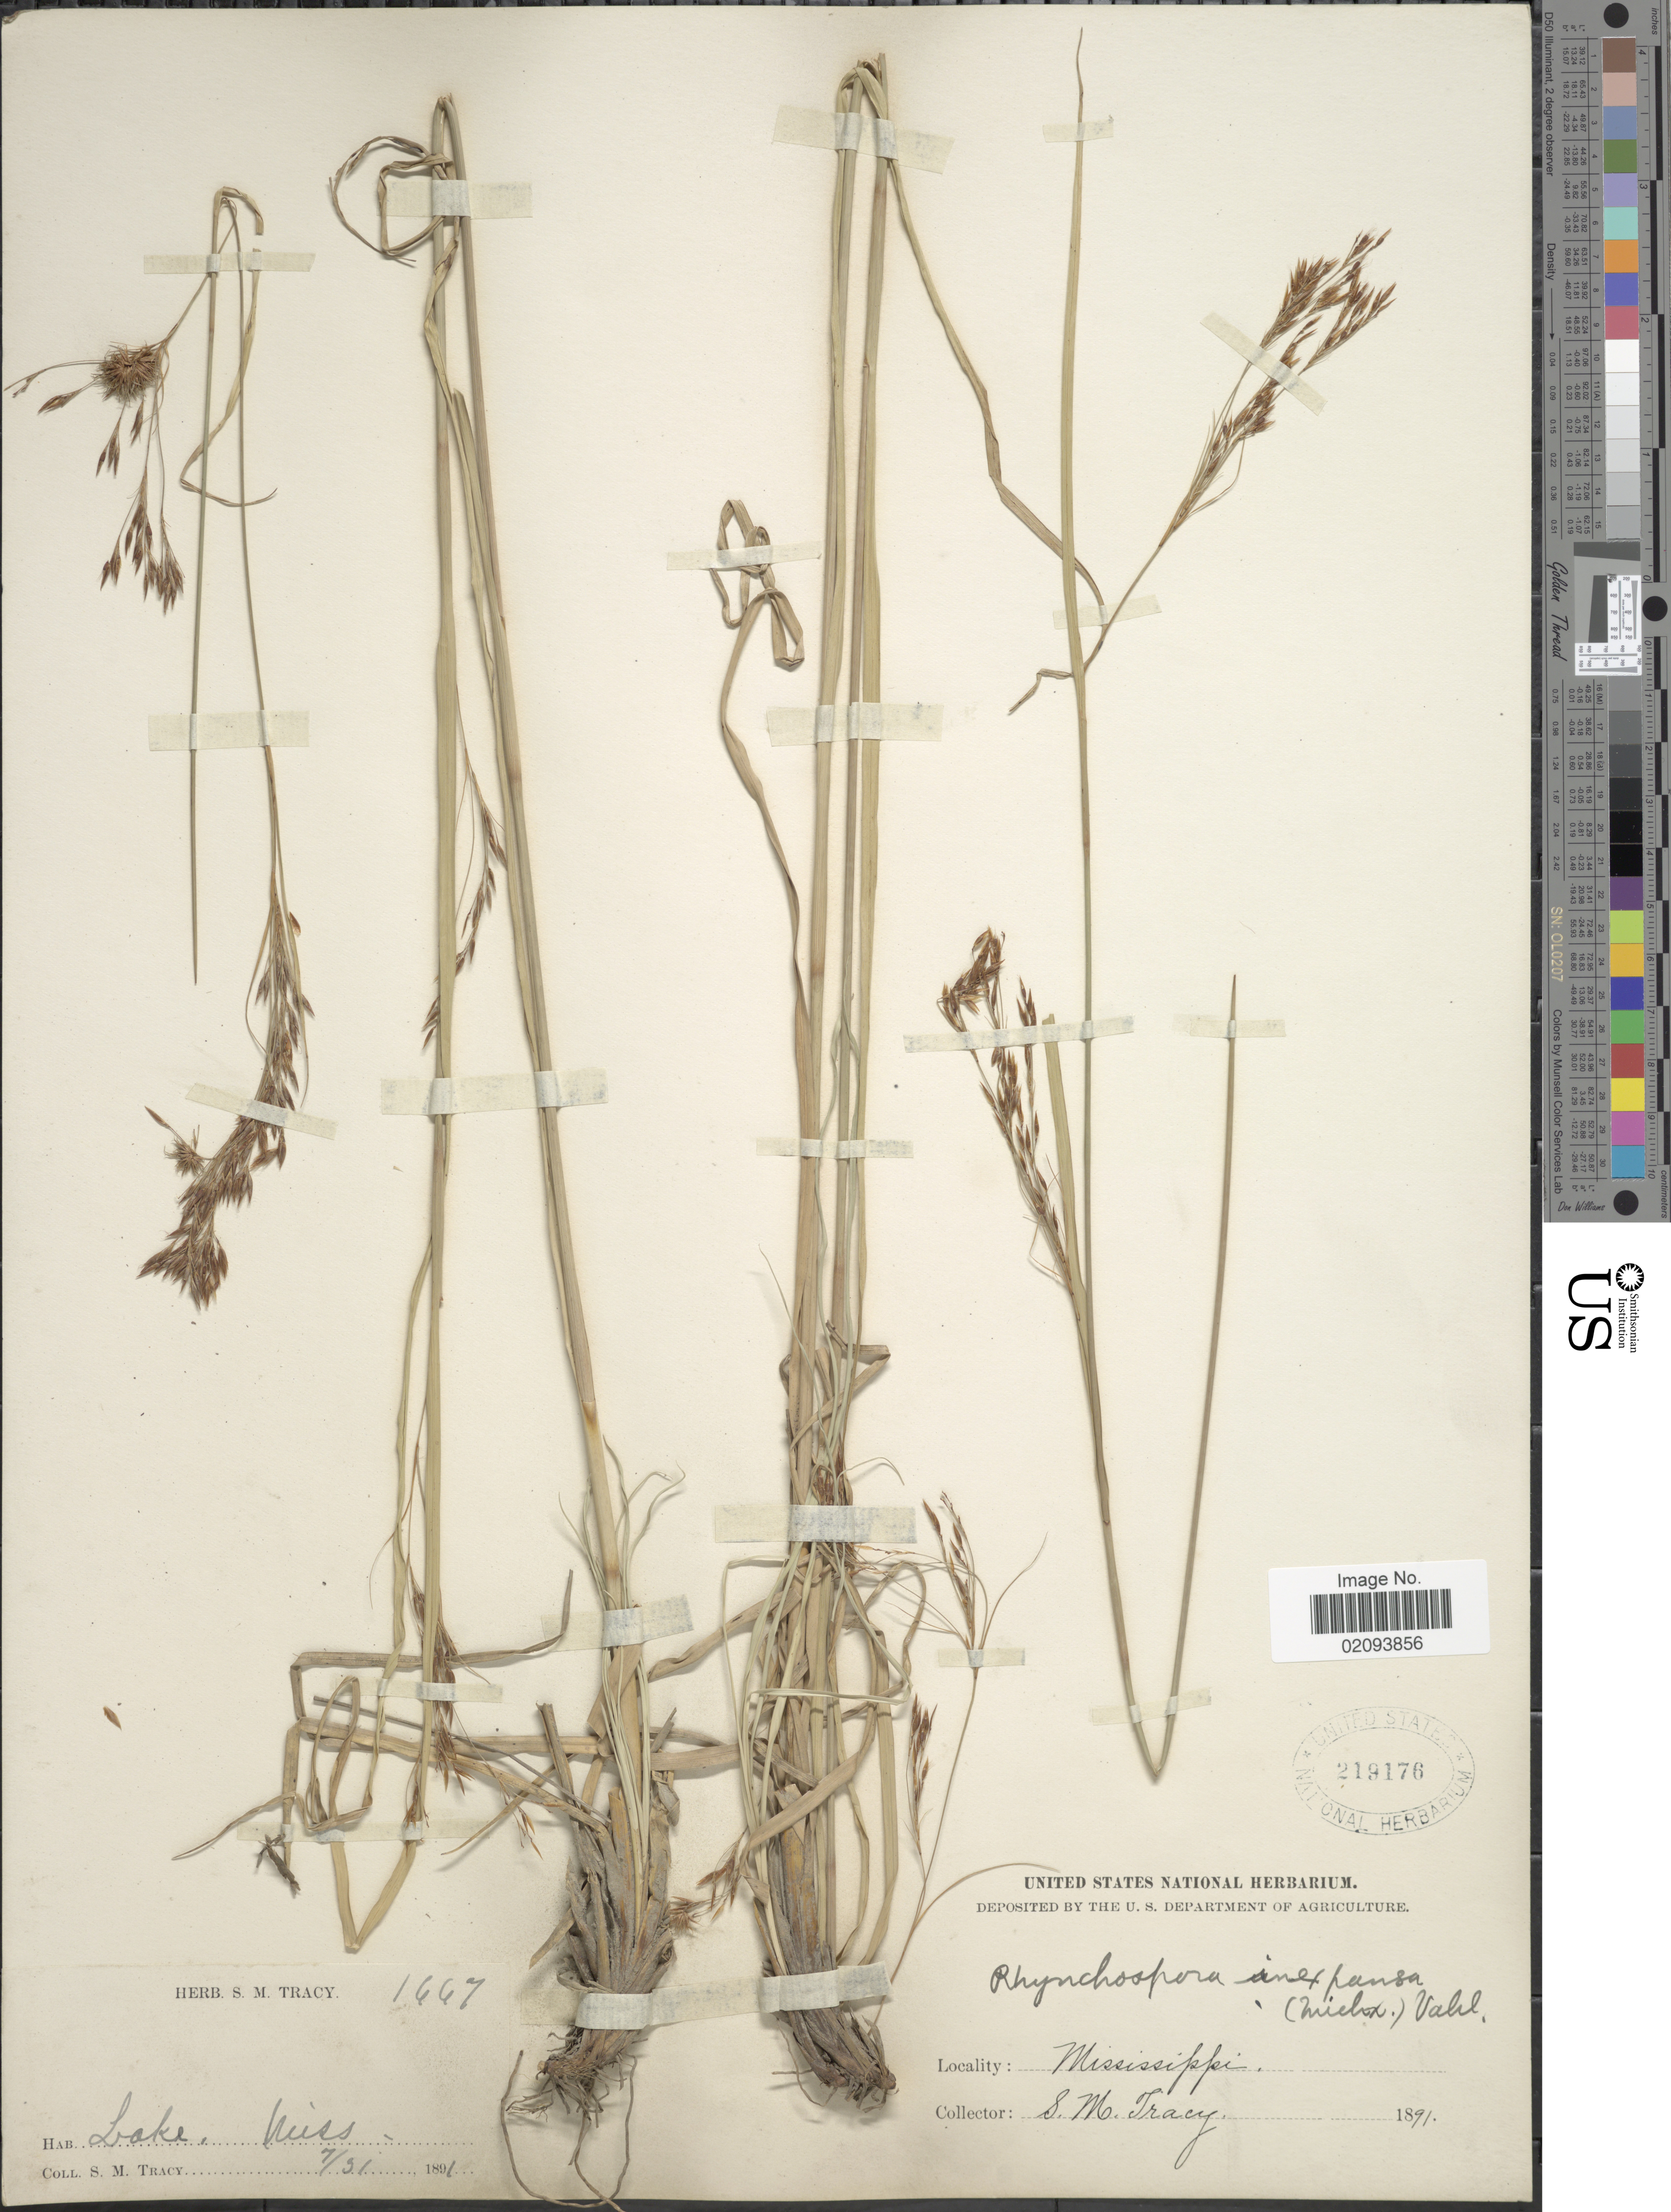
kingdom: Plantae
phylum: Tracheophyta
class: Liliopsida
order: Poales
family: Cyperaceae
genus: Rhynchospora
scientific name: Rhynchospora inexpansa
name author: (Michx.) Vahl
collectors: S. M. Tracy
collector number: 1667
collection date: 1891-07-31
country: United States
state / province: Mississippi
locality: Lake Miss.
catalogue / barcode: US 219176